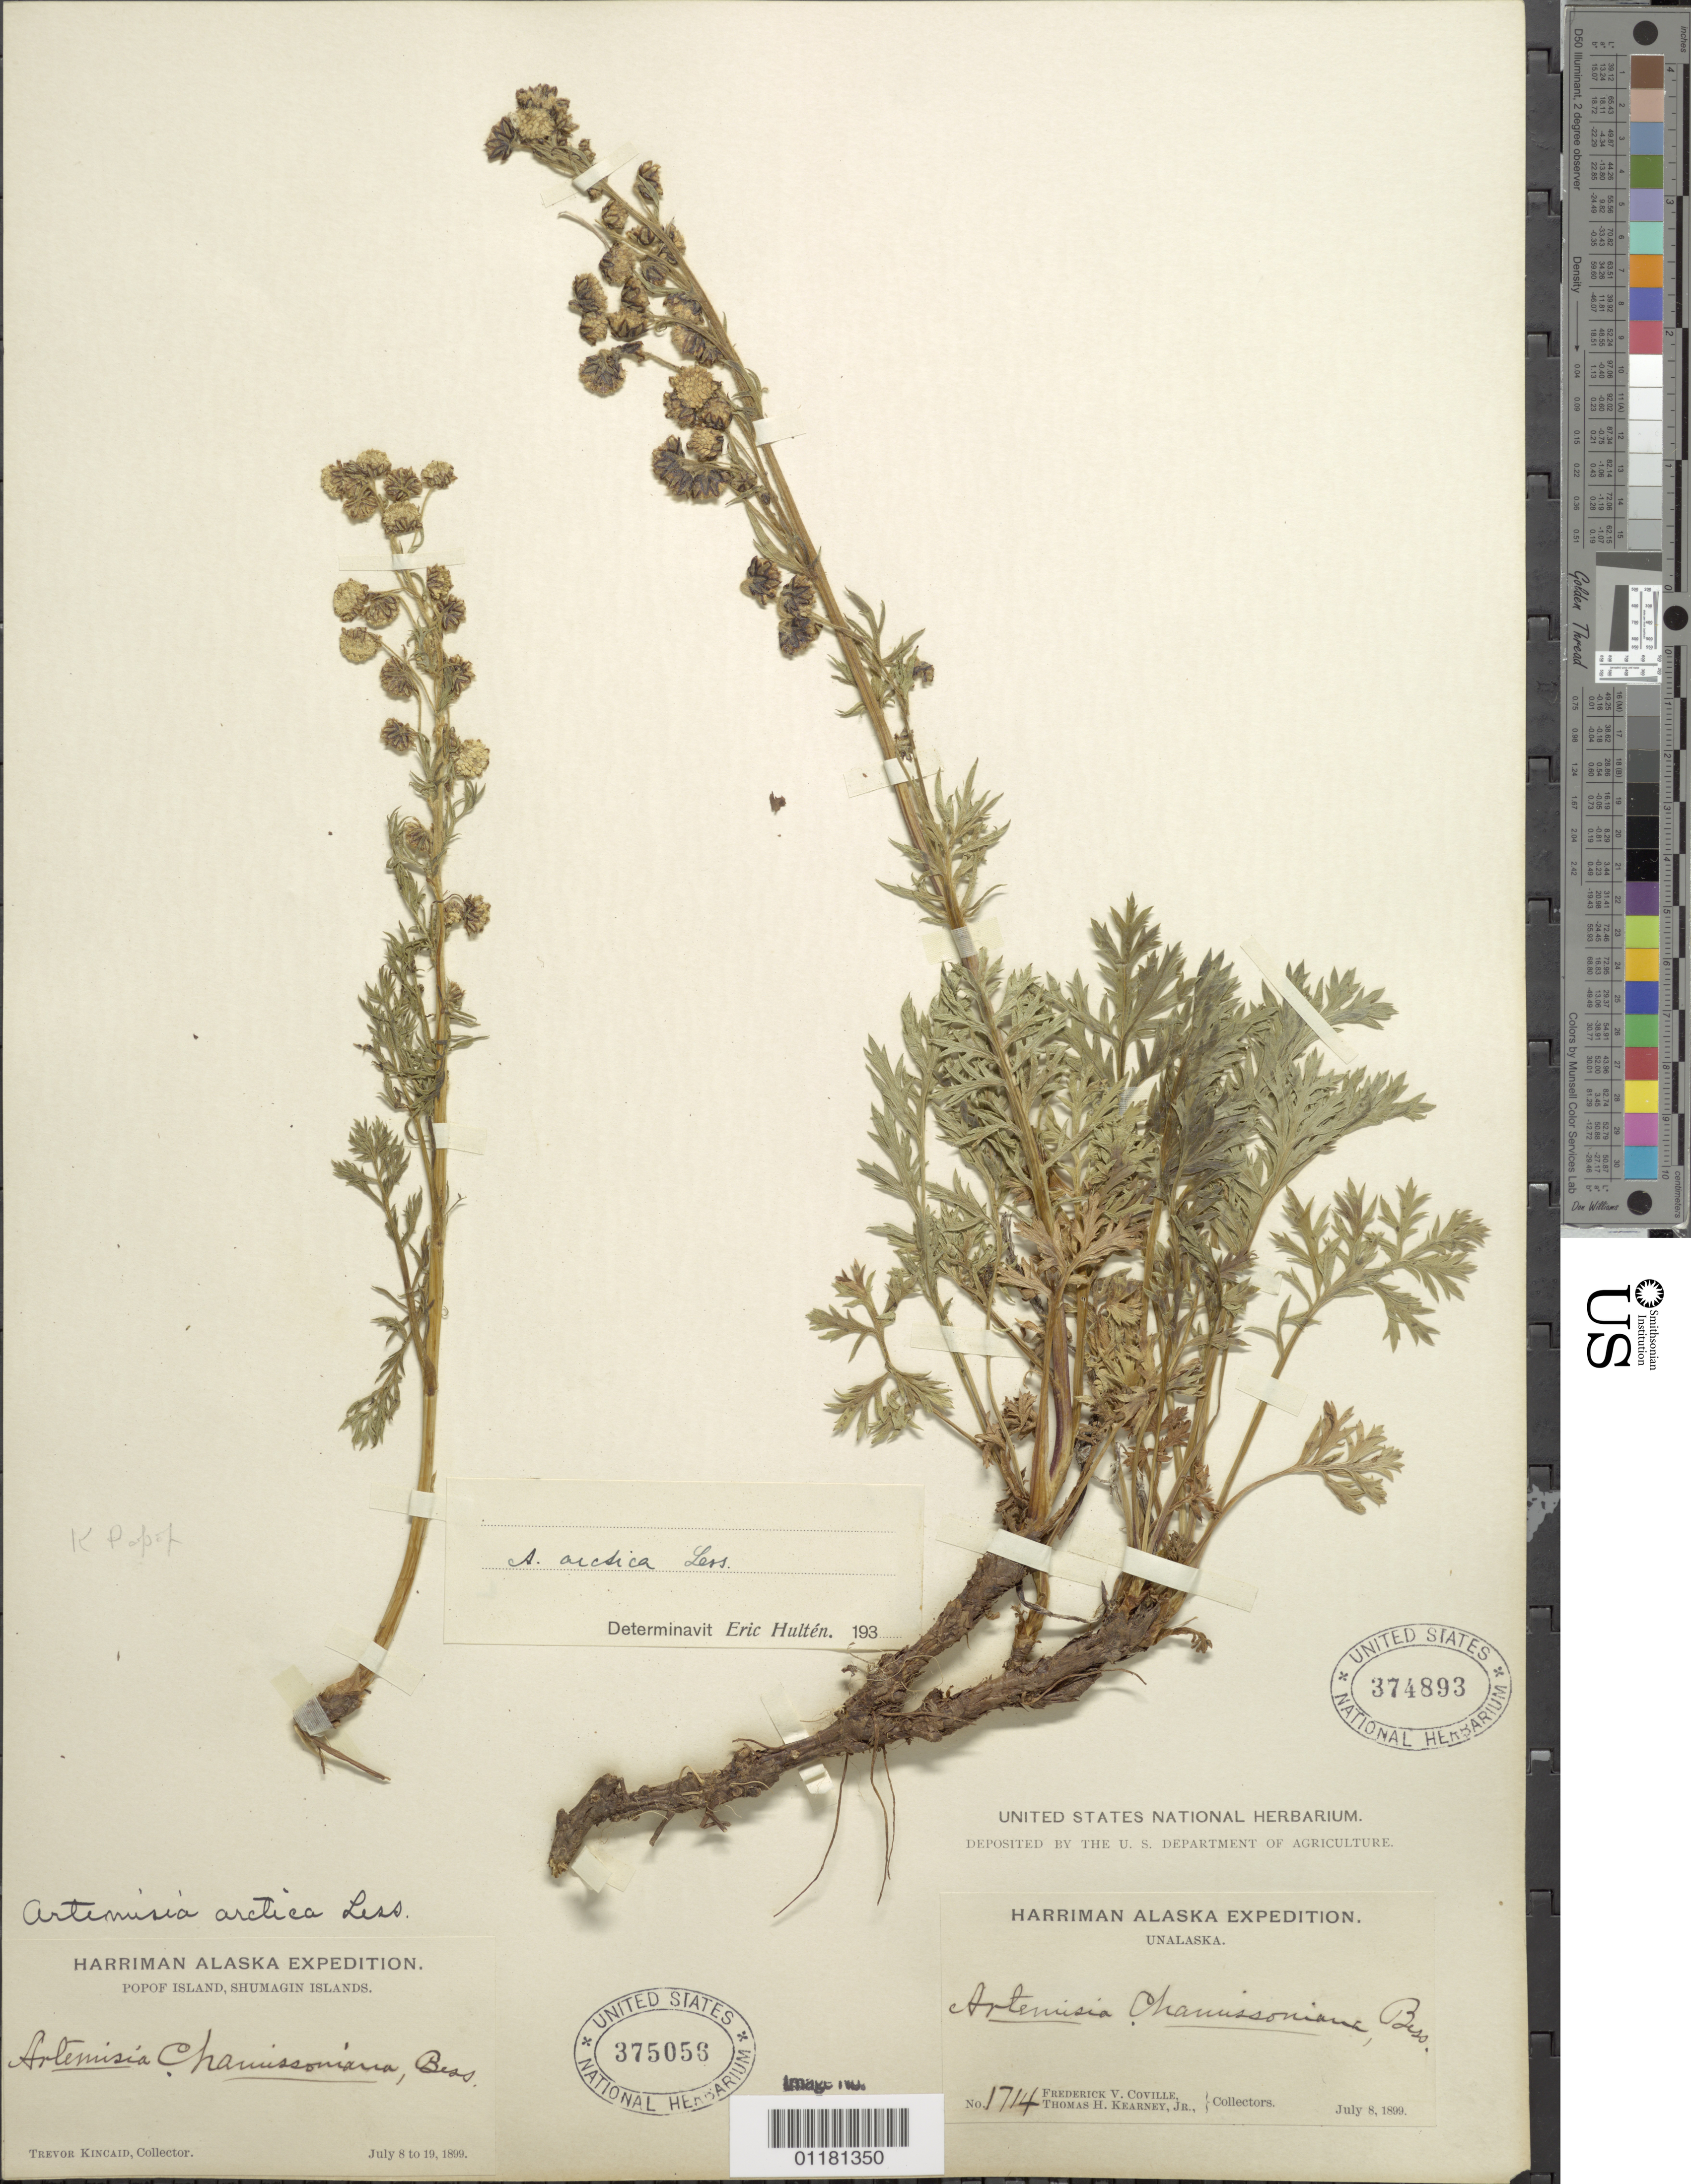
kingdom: Plantae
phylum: Tracheophyta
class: Magnoliopsida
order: Asterales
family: Asteraceae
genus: Artemisia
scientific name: Artemisia arctica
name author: Less.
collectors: F. V. Coville & T. H. Kearney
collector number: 1714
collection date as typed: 08 Jul 1899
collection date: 1899-07-08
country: United States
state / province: Alaska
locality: Unalaska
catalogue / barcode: US 374893